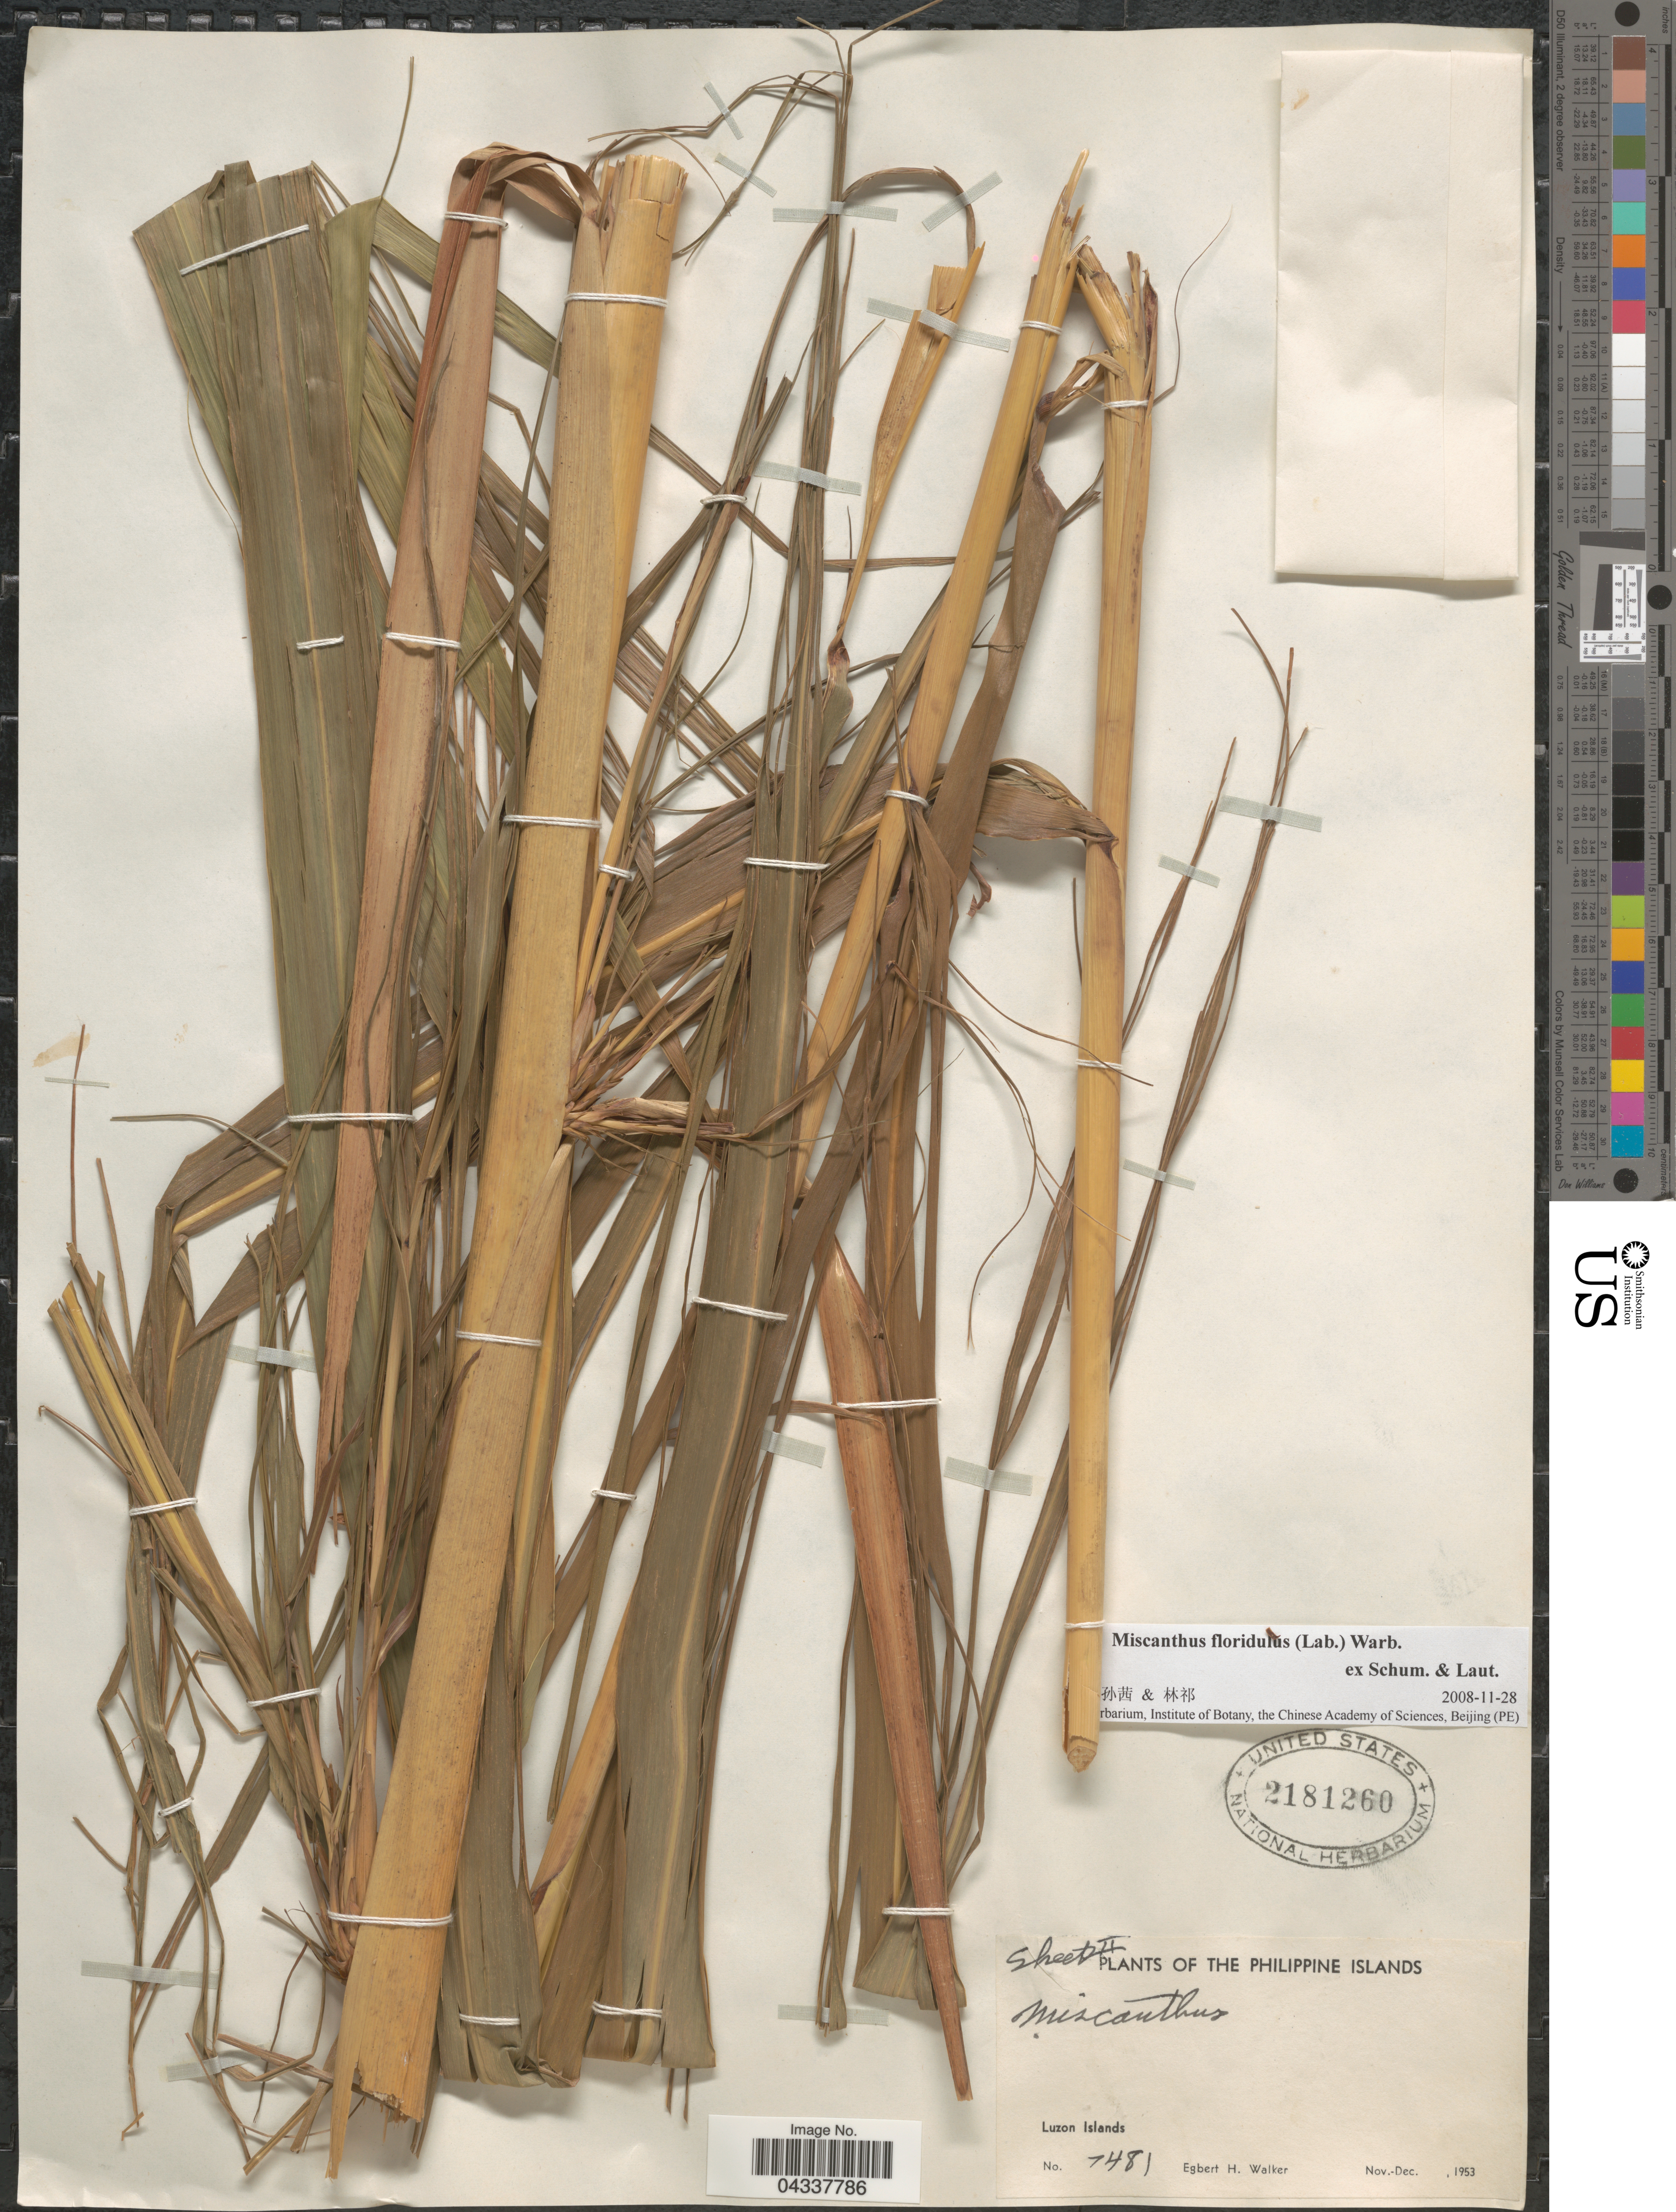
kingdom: Plantae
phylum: Tracheophyta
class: Liliopsida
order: Poales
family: Poaceae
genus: Miscanthus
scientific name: Miscanthus floridulus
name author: (Labill.) Warb.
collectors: E. H. Walker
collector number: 7481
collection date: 1953-11/1953-12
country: Philippines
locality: Philippine Islands. Luzon Islands.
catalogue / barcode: US 2181260